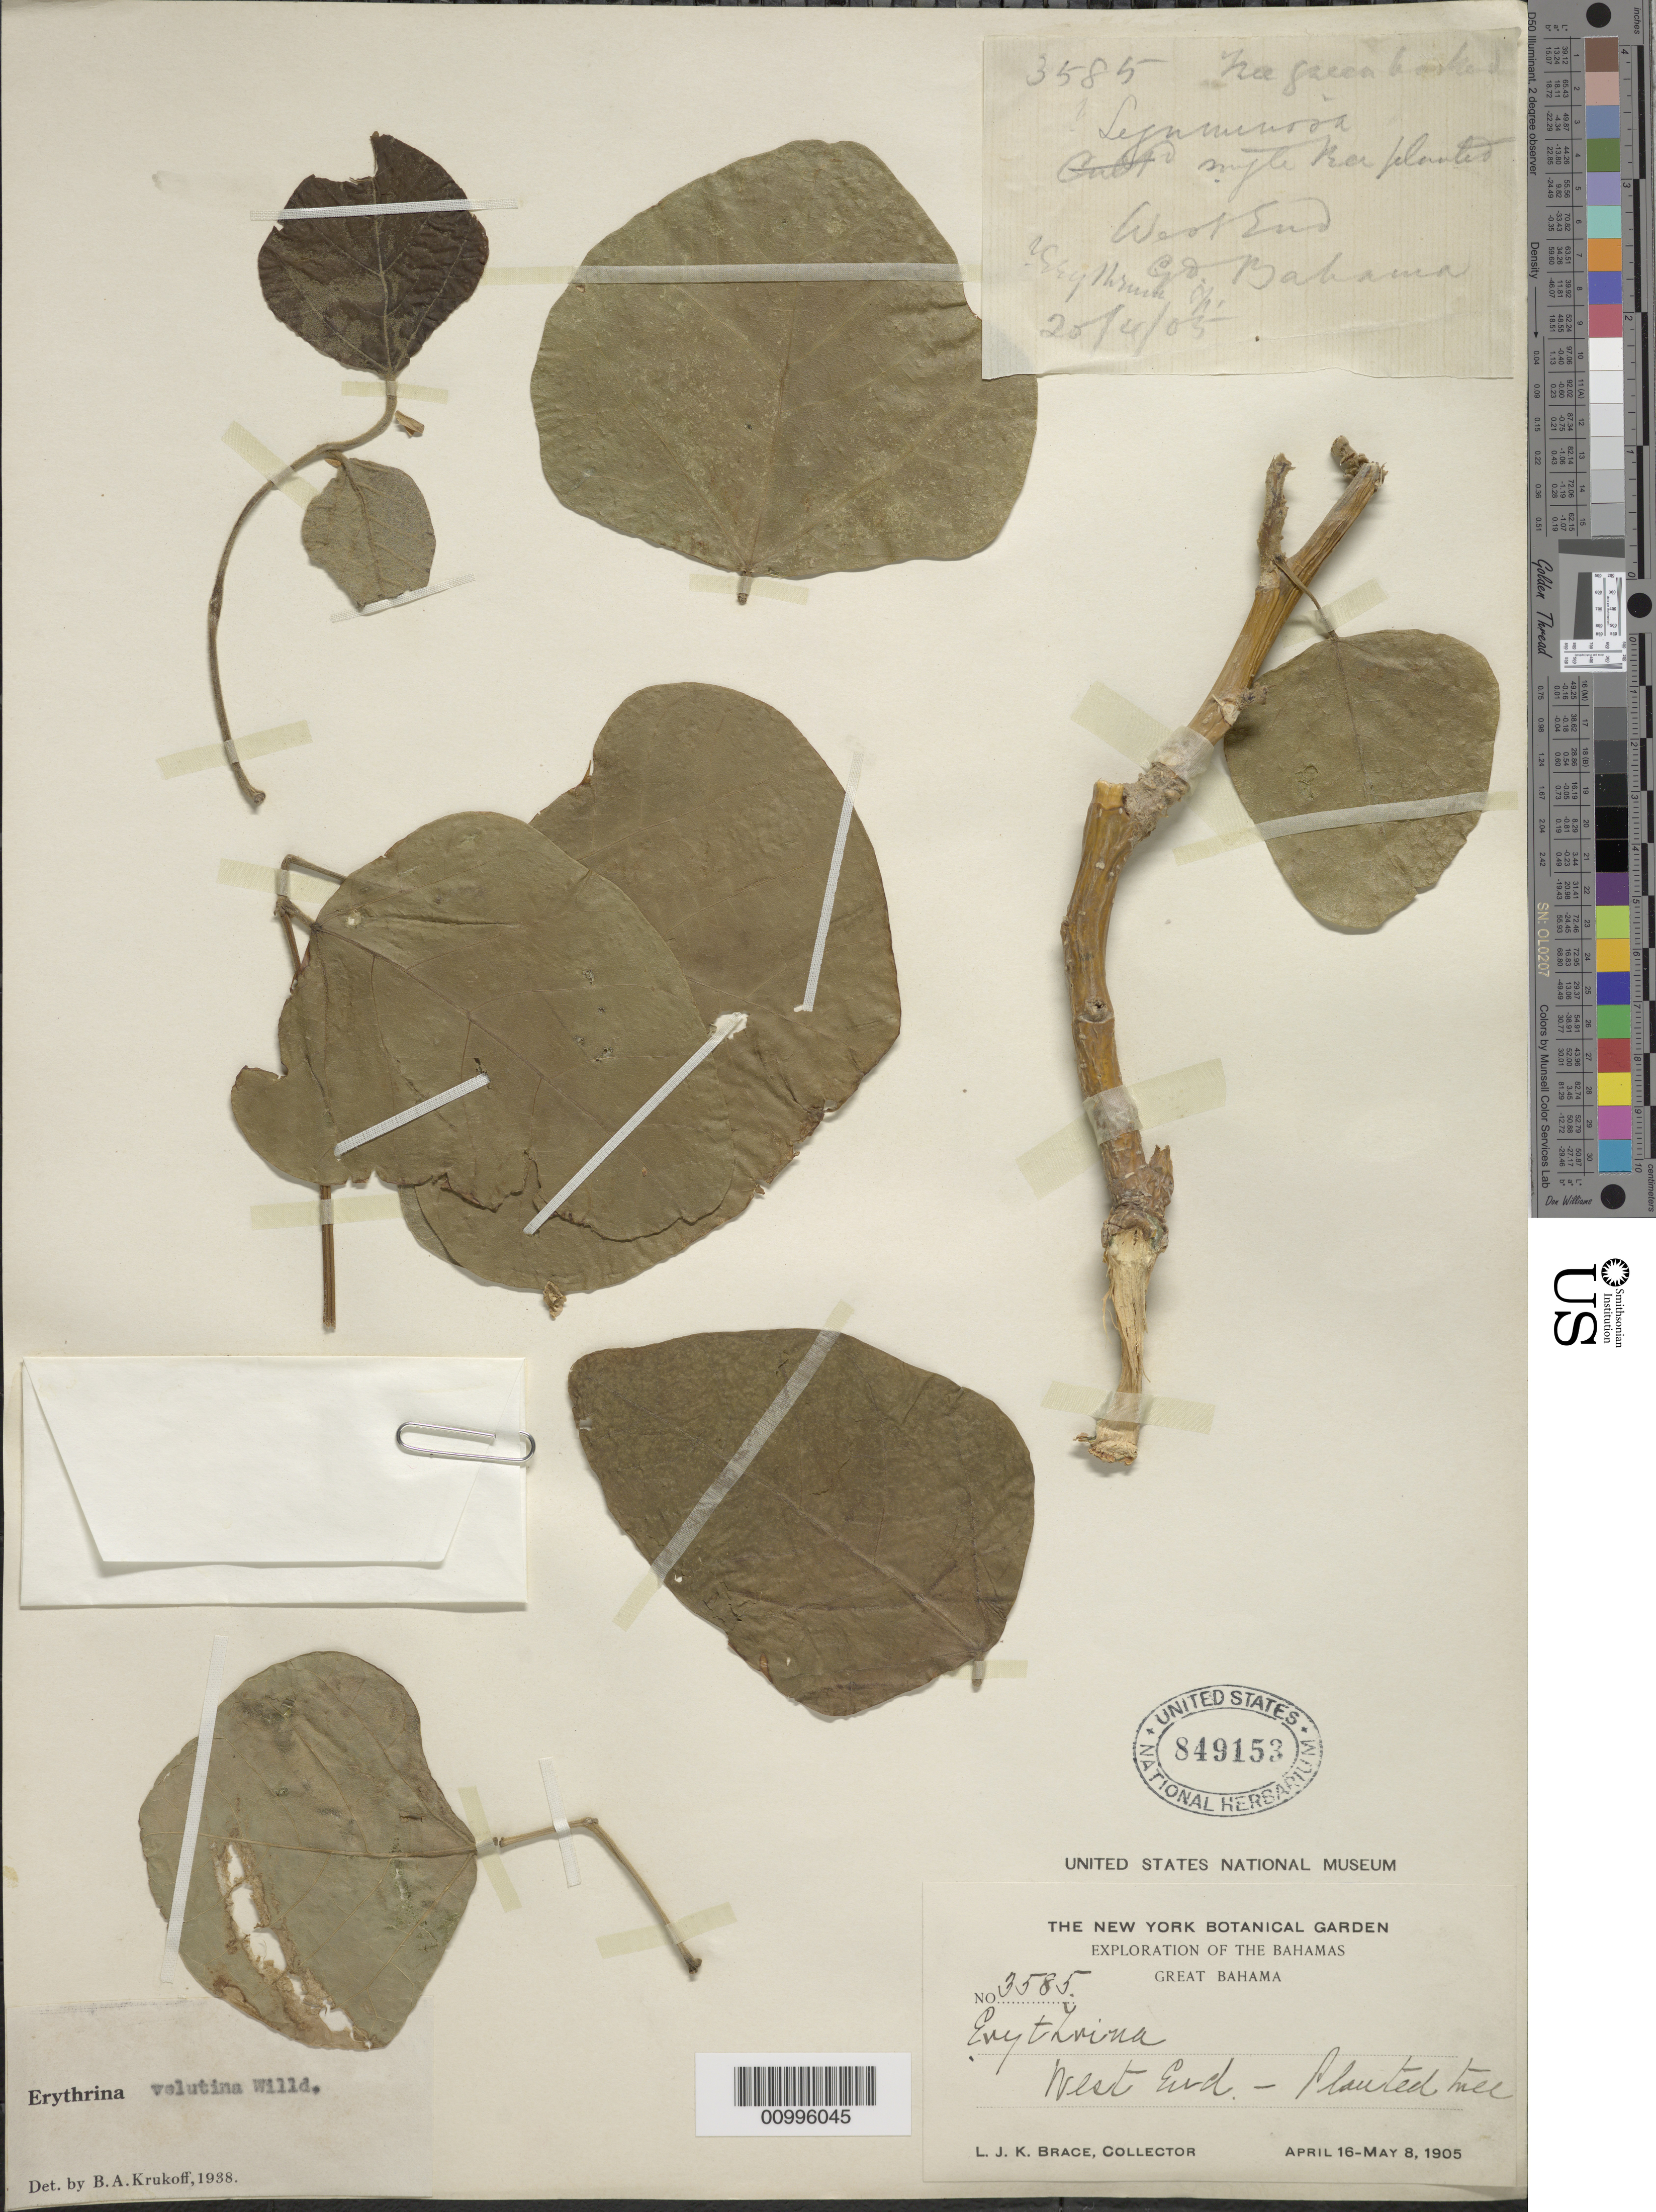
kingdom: Plantae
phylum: Tracheophyta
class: Magnoliopsida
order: Fabales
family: Fabaceae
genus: Erythrina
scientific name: Erythrina velutina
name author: Willd.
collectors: L. J. K. Brace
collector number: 3585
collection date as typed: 16 Apr 1905 to 08 May 1905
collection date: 1905-04-16/1905-05-08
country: Bahamas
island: Great Bahama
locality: West End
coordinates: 0 N, 0 E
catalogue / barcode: US 849153